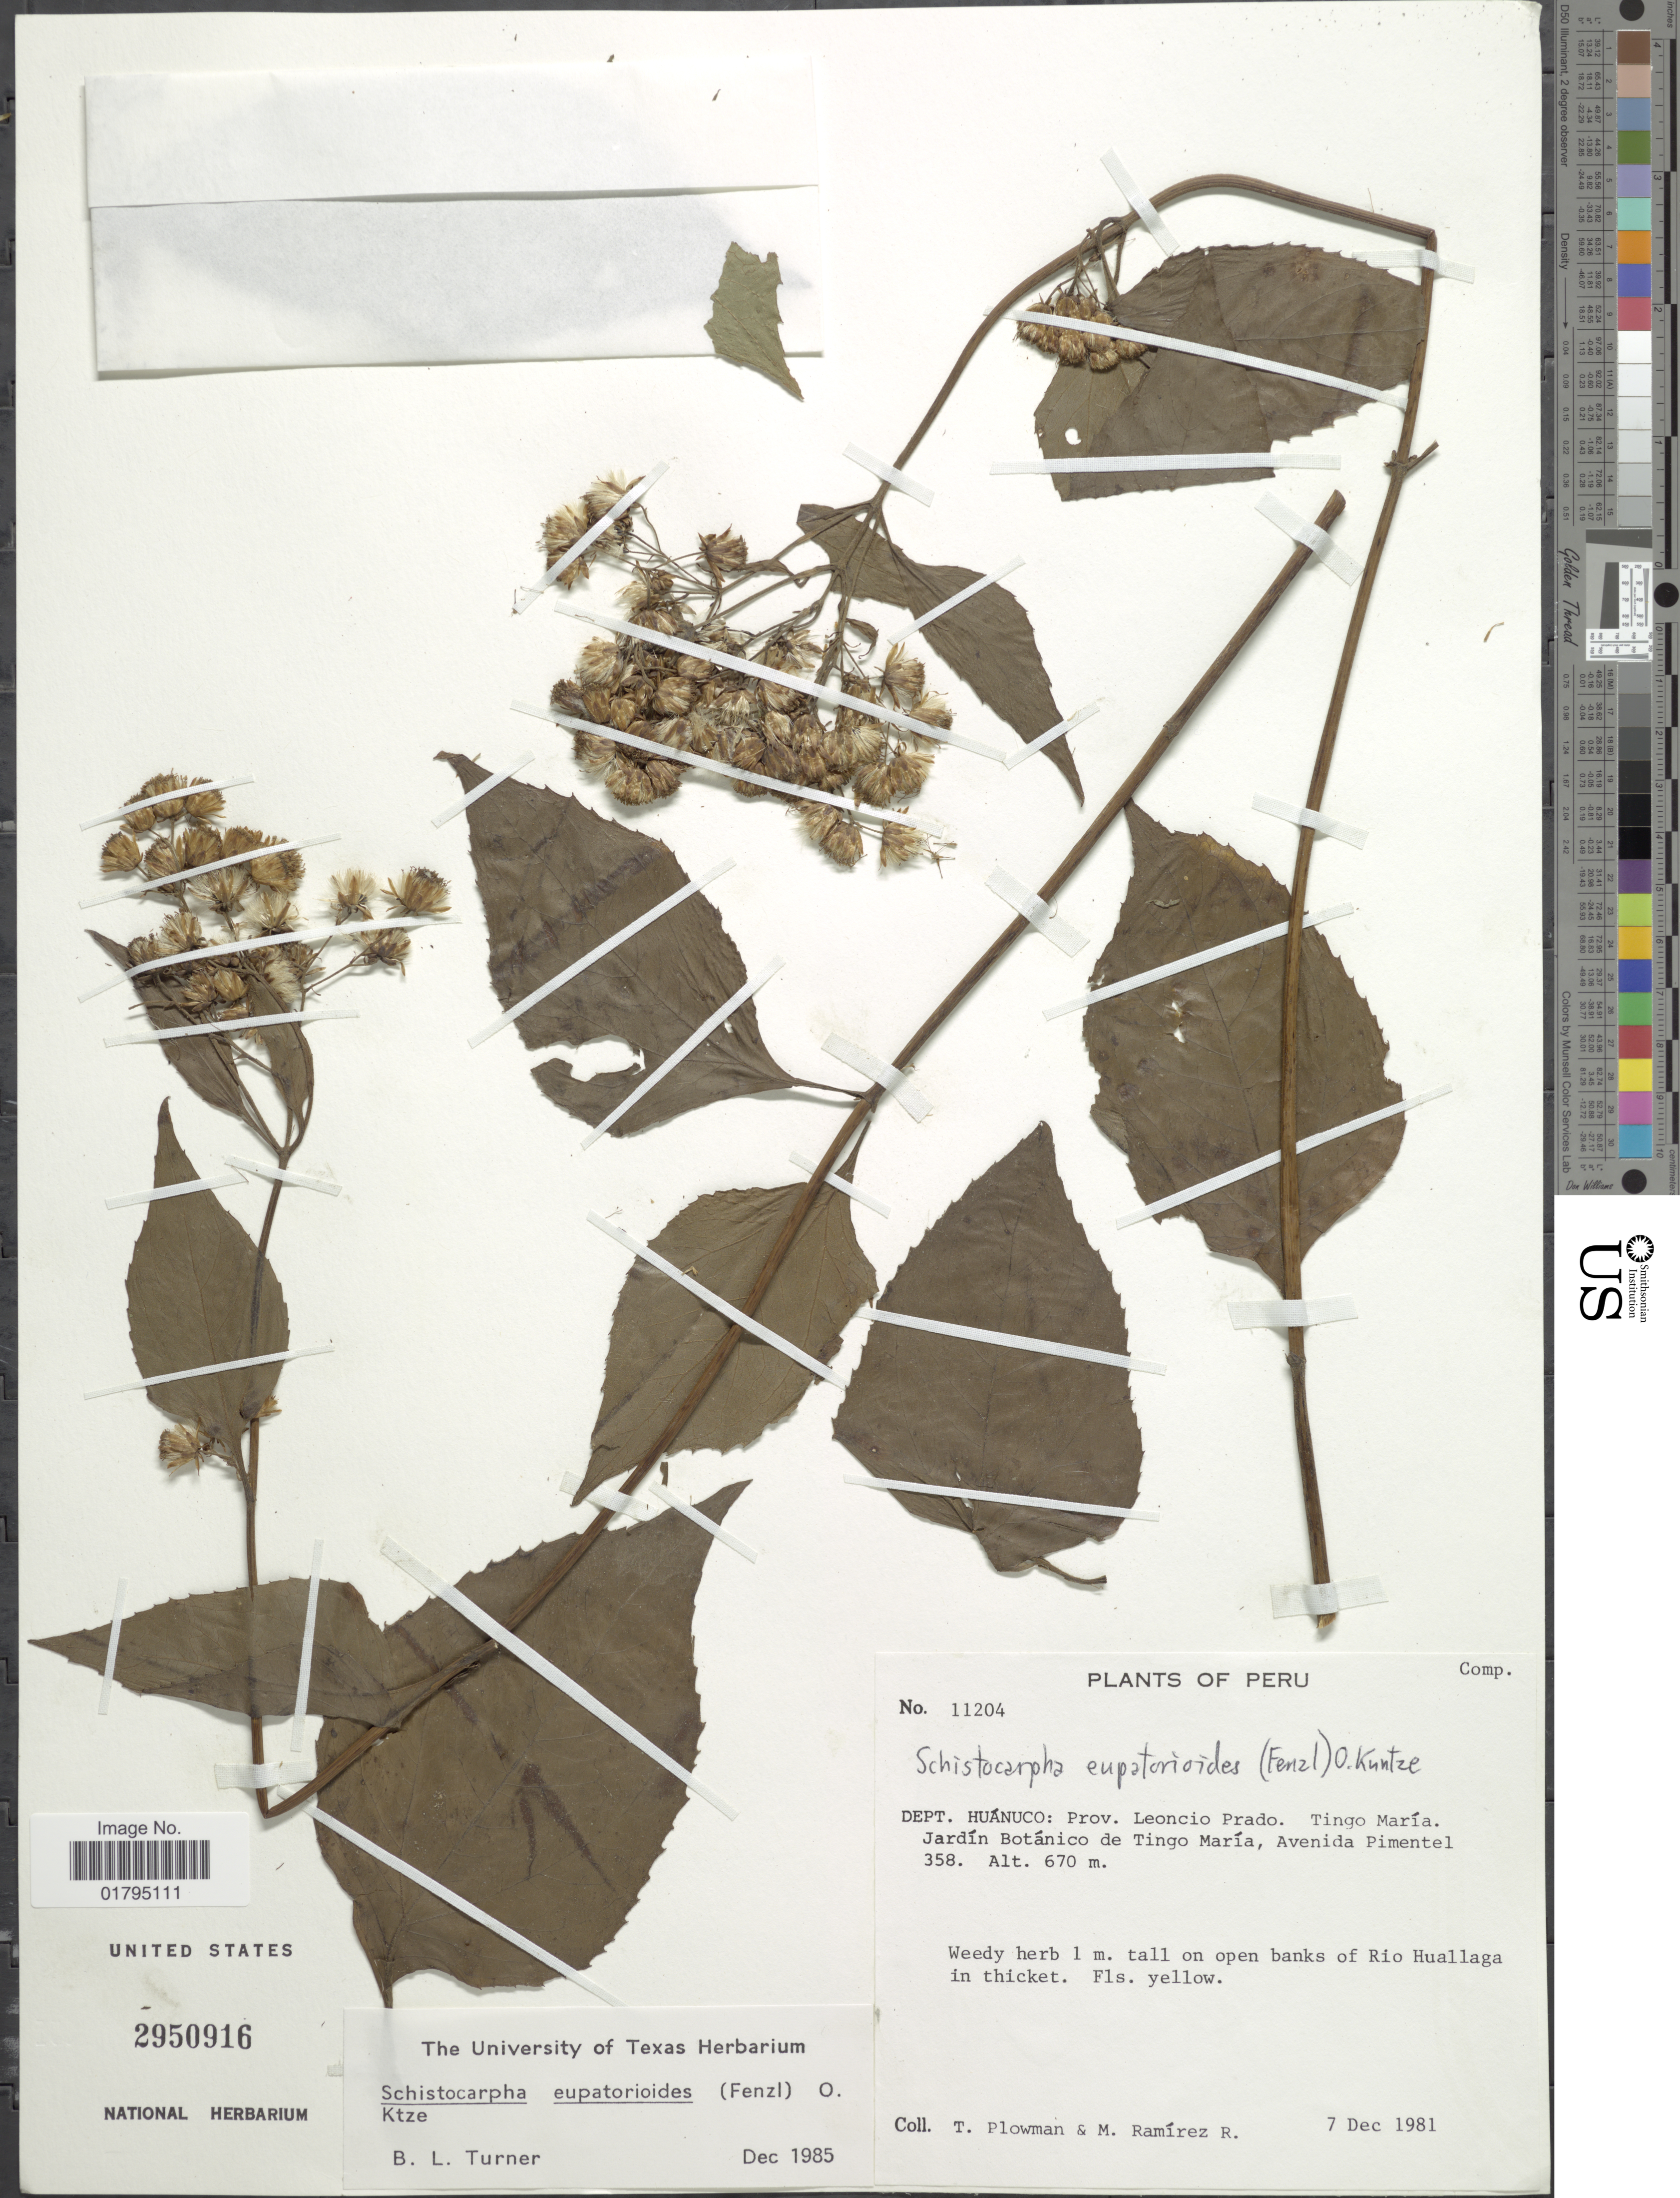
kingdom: Plantae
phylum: Tracheophyta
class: Magnoliopsida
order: Asterales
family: Asteraceae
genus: Schistocarpha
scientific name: Schistocarpha eupatorioides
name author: (Fenzl) Kuntze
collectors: T. Plowman & M. Ramirez R.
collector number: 11204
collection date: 1981-12-07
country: Peru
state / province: Huánuco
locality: Dept. Huanuco: Prov. Leoncio Padro. Tingo Maria. Jardin Botanico de Tingo Mario, Avenida Pimentel.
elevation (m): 670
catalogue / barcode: US 2950916